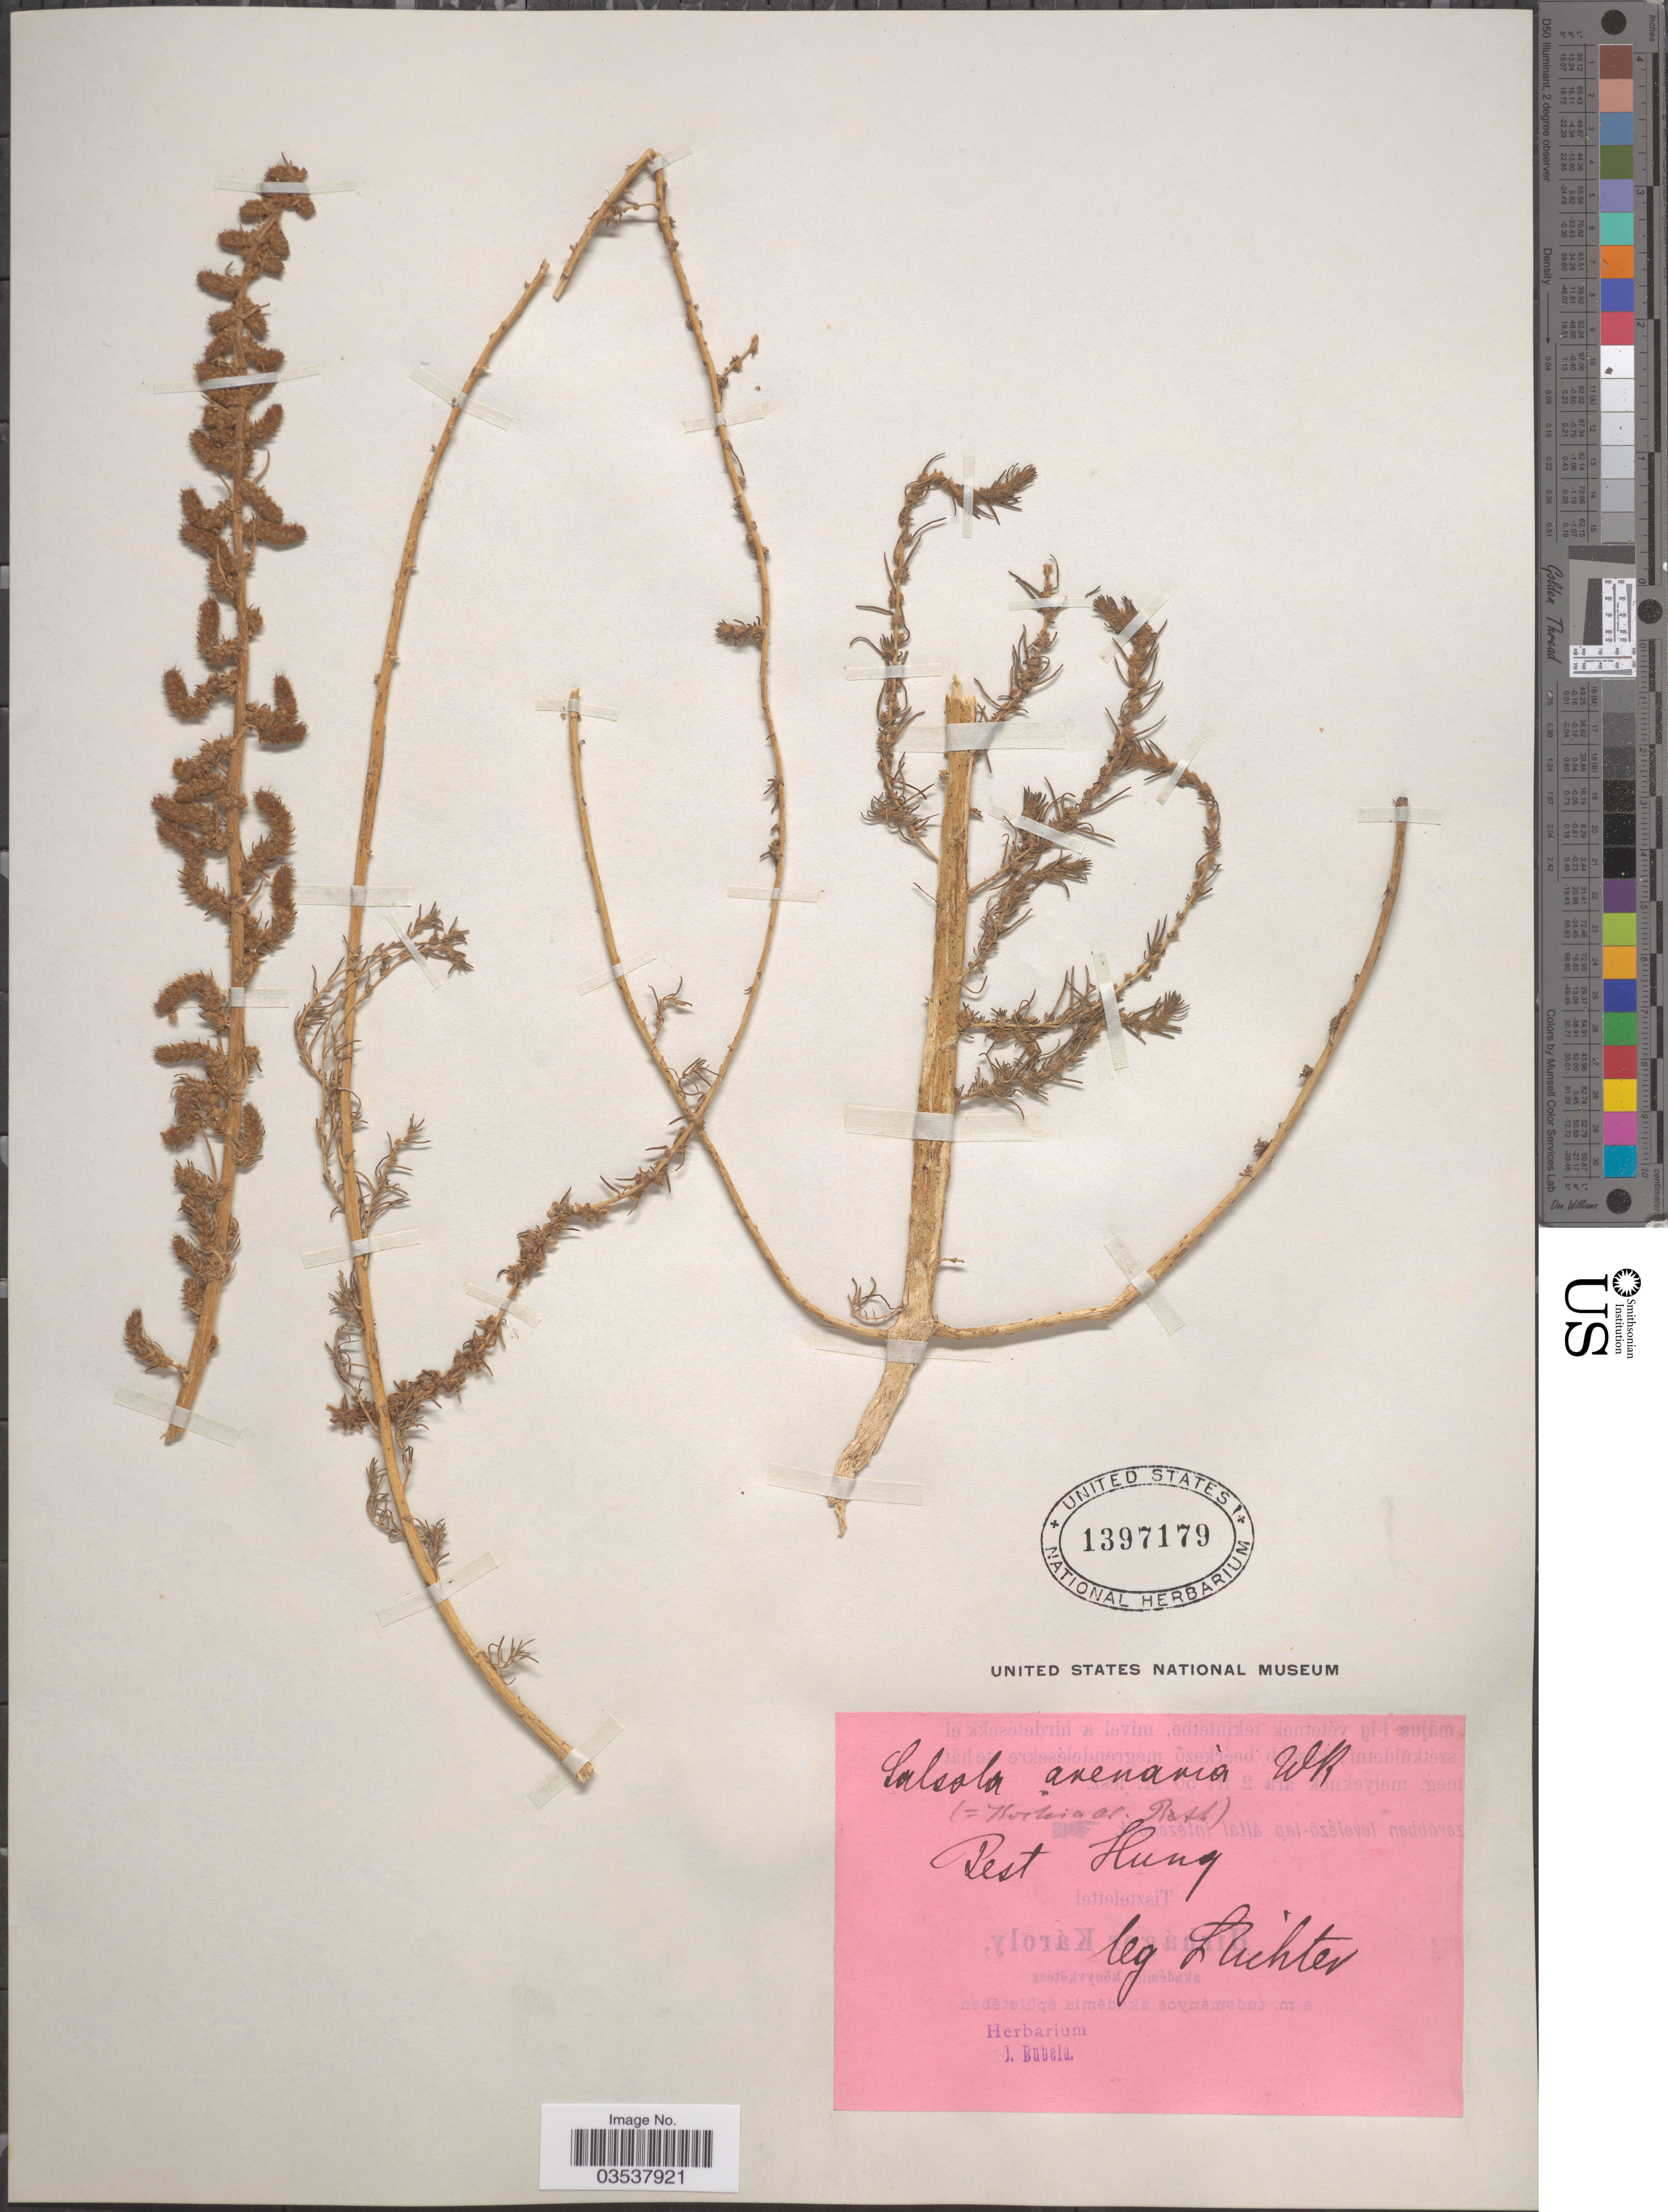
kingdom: Plantae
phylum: Tracheophyta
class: Magnoliopsida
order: Caryophyllales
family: Amaranthaceae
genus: Bassia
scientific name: Bassia laniflora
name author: (S.G. Gmel.) A.J. Scott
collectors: L. Richter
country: Hungary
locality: Pest Hung.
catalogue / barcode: US 1397179